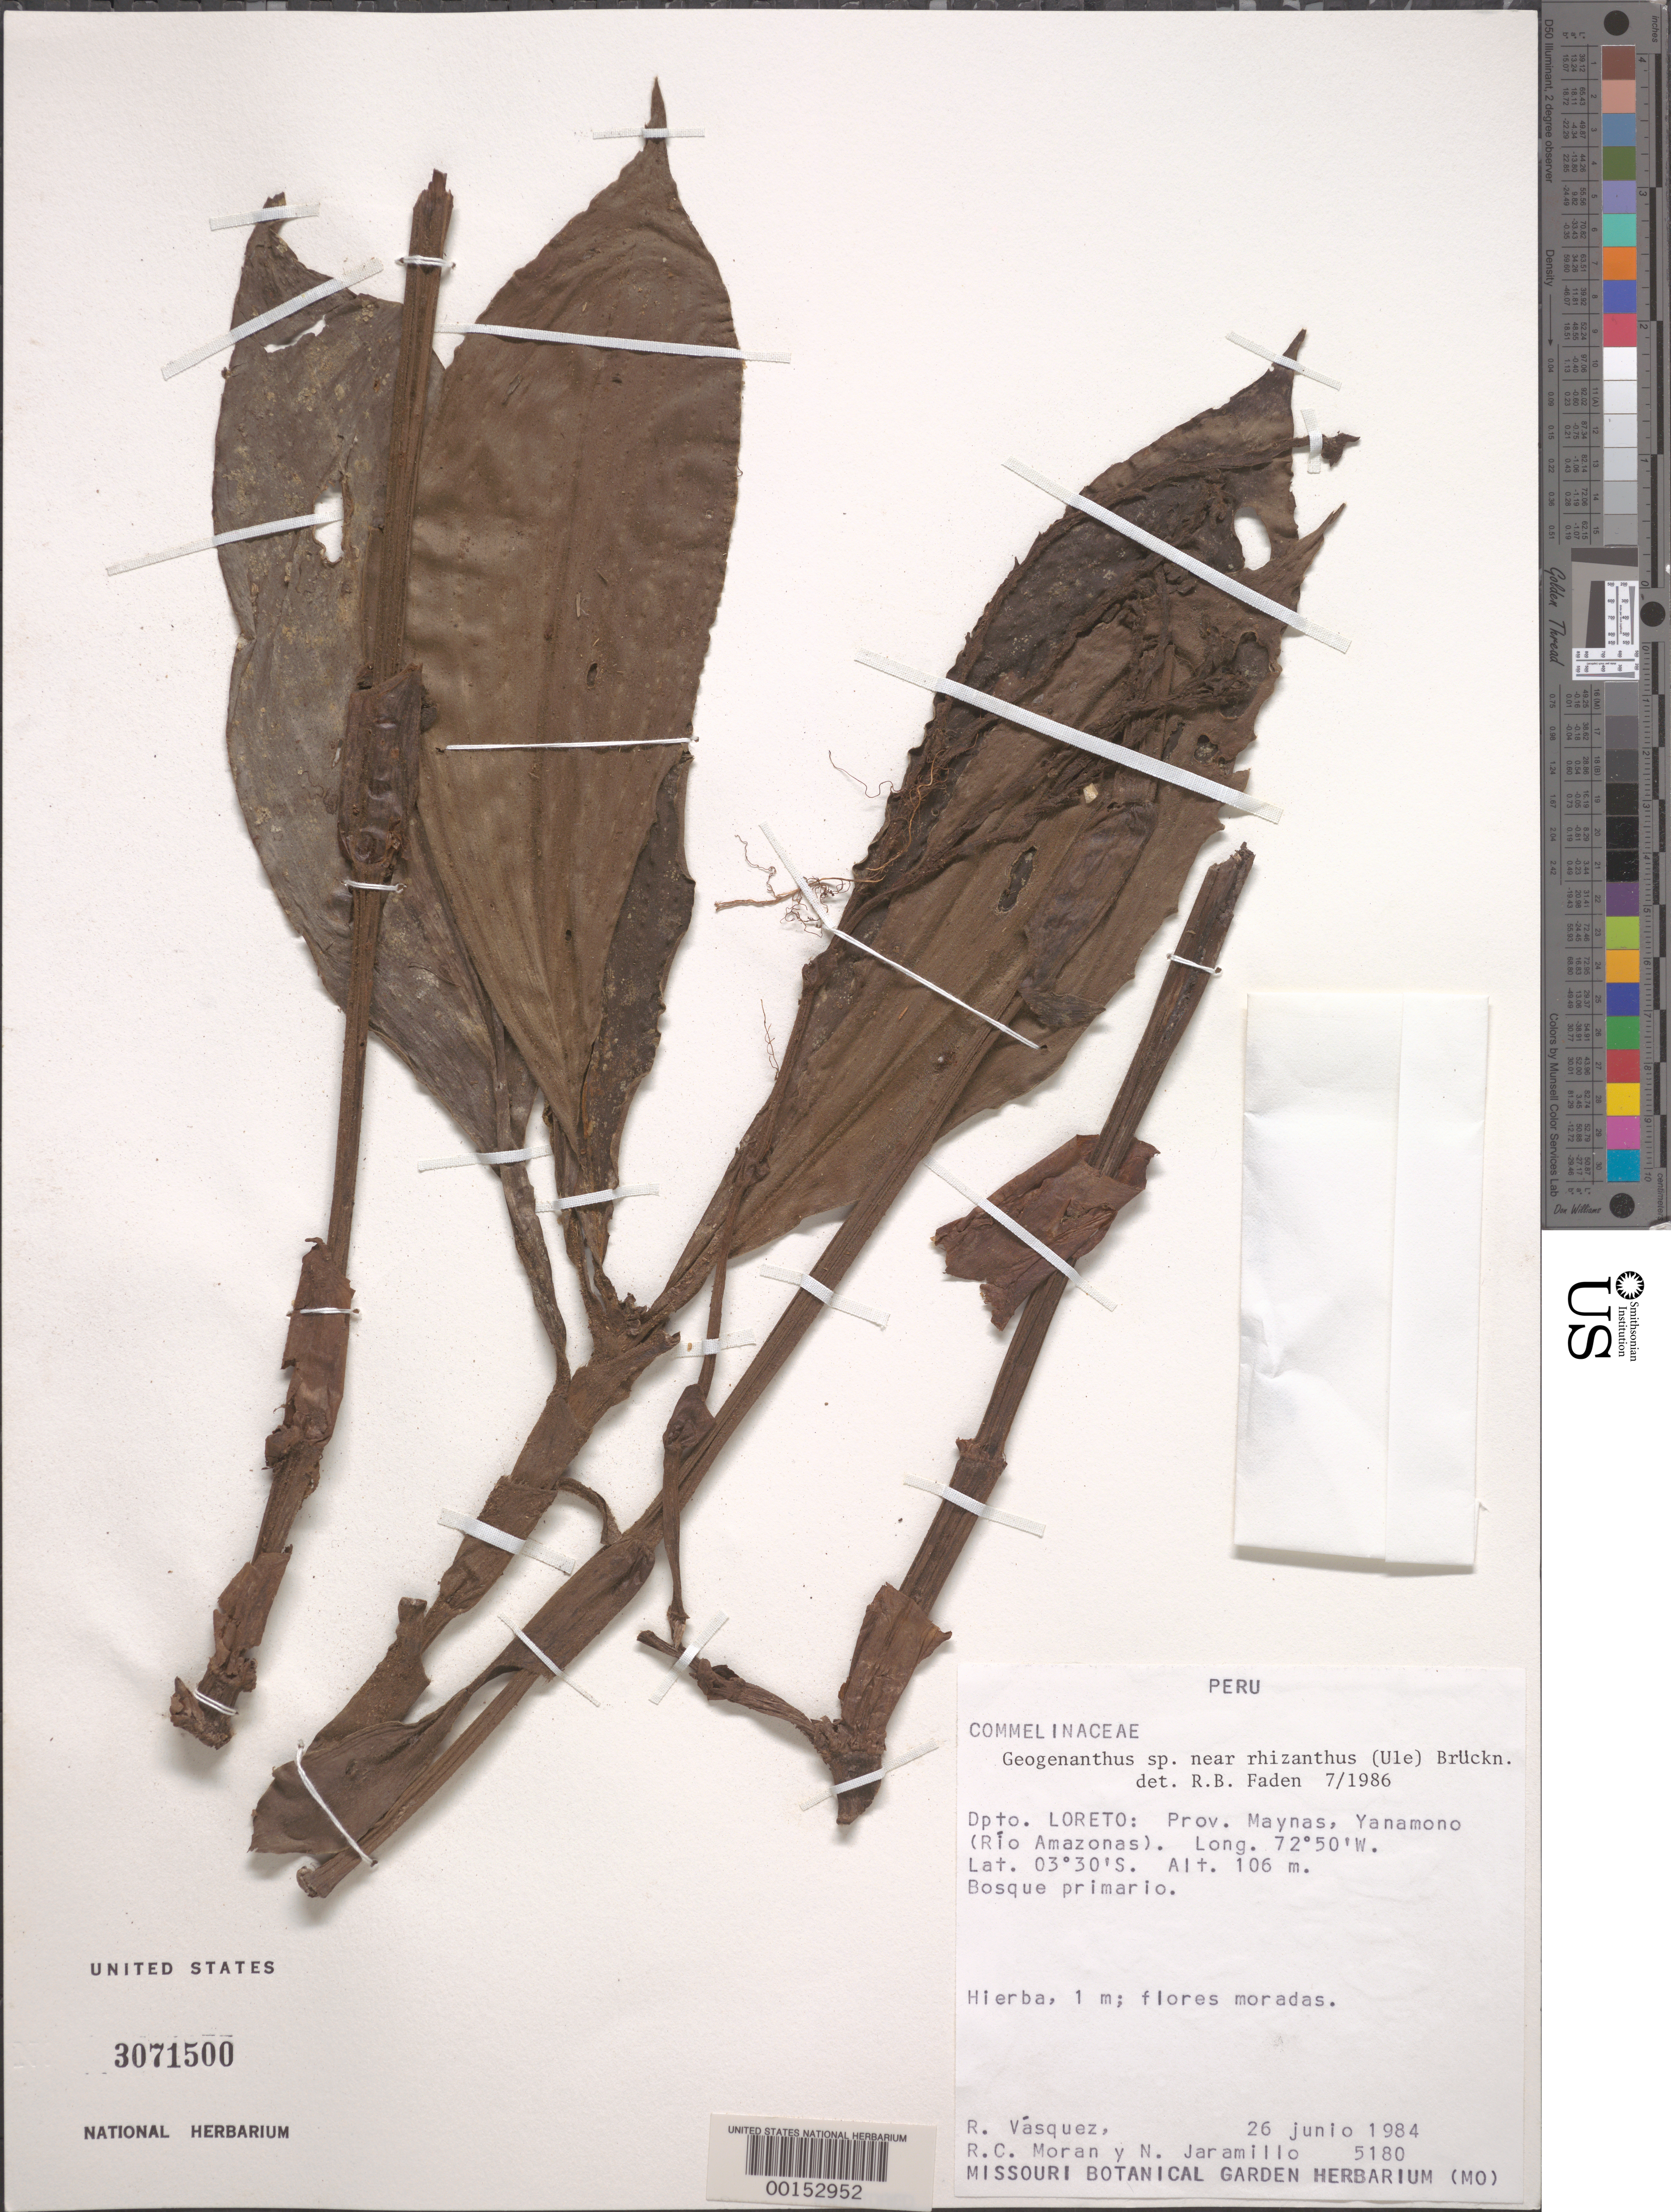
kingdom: Plantae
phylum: Tracheophyta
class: Liliopsida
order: Commelinales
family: Commelinaceae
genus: Geogenanthus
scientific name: Geogenanthus rhizanthus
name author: (Ule) G. Brückn.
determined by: Faden, Robert B., (US), Smithsonian Institution - National Museum of Natural History (UNITED STATES)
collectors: R. Vasquez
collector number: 5180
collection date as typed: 26 Jun 1984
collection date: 1984-06-26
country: Peru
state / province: Loreto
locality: Maynas, yanamono (rio amazonas)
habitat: Primary forest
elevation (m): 106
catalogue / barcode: US 3071500